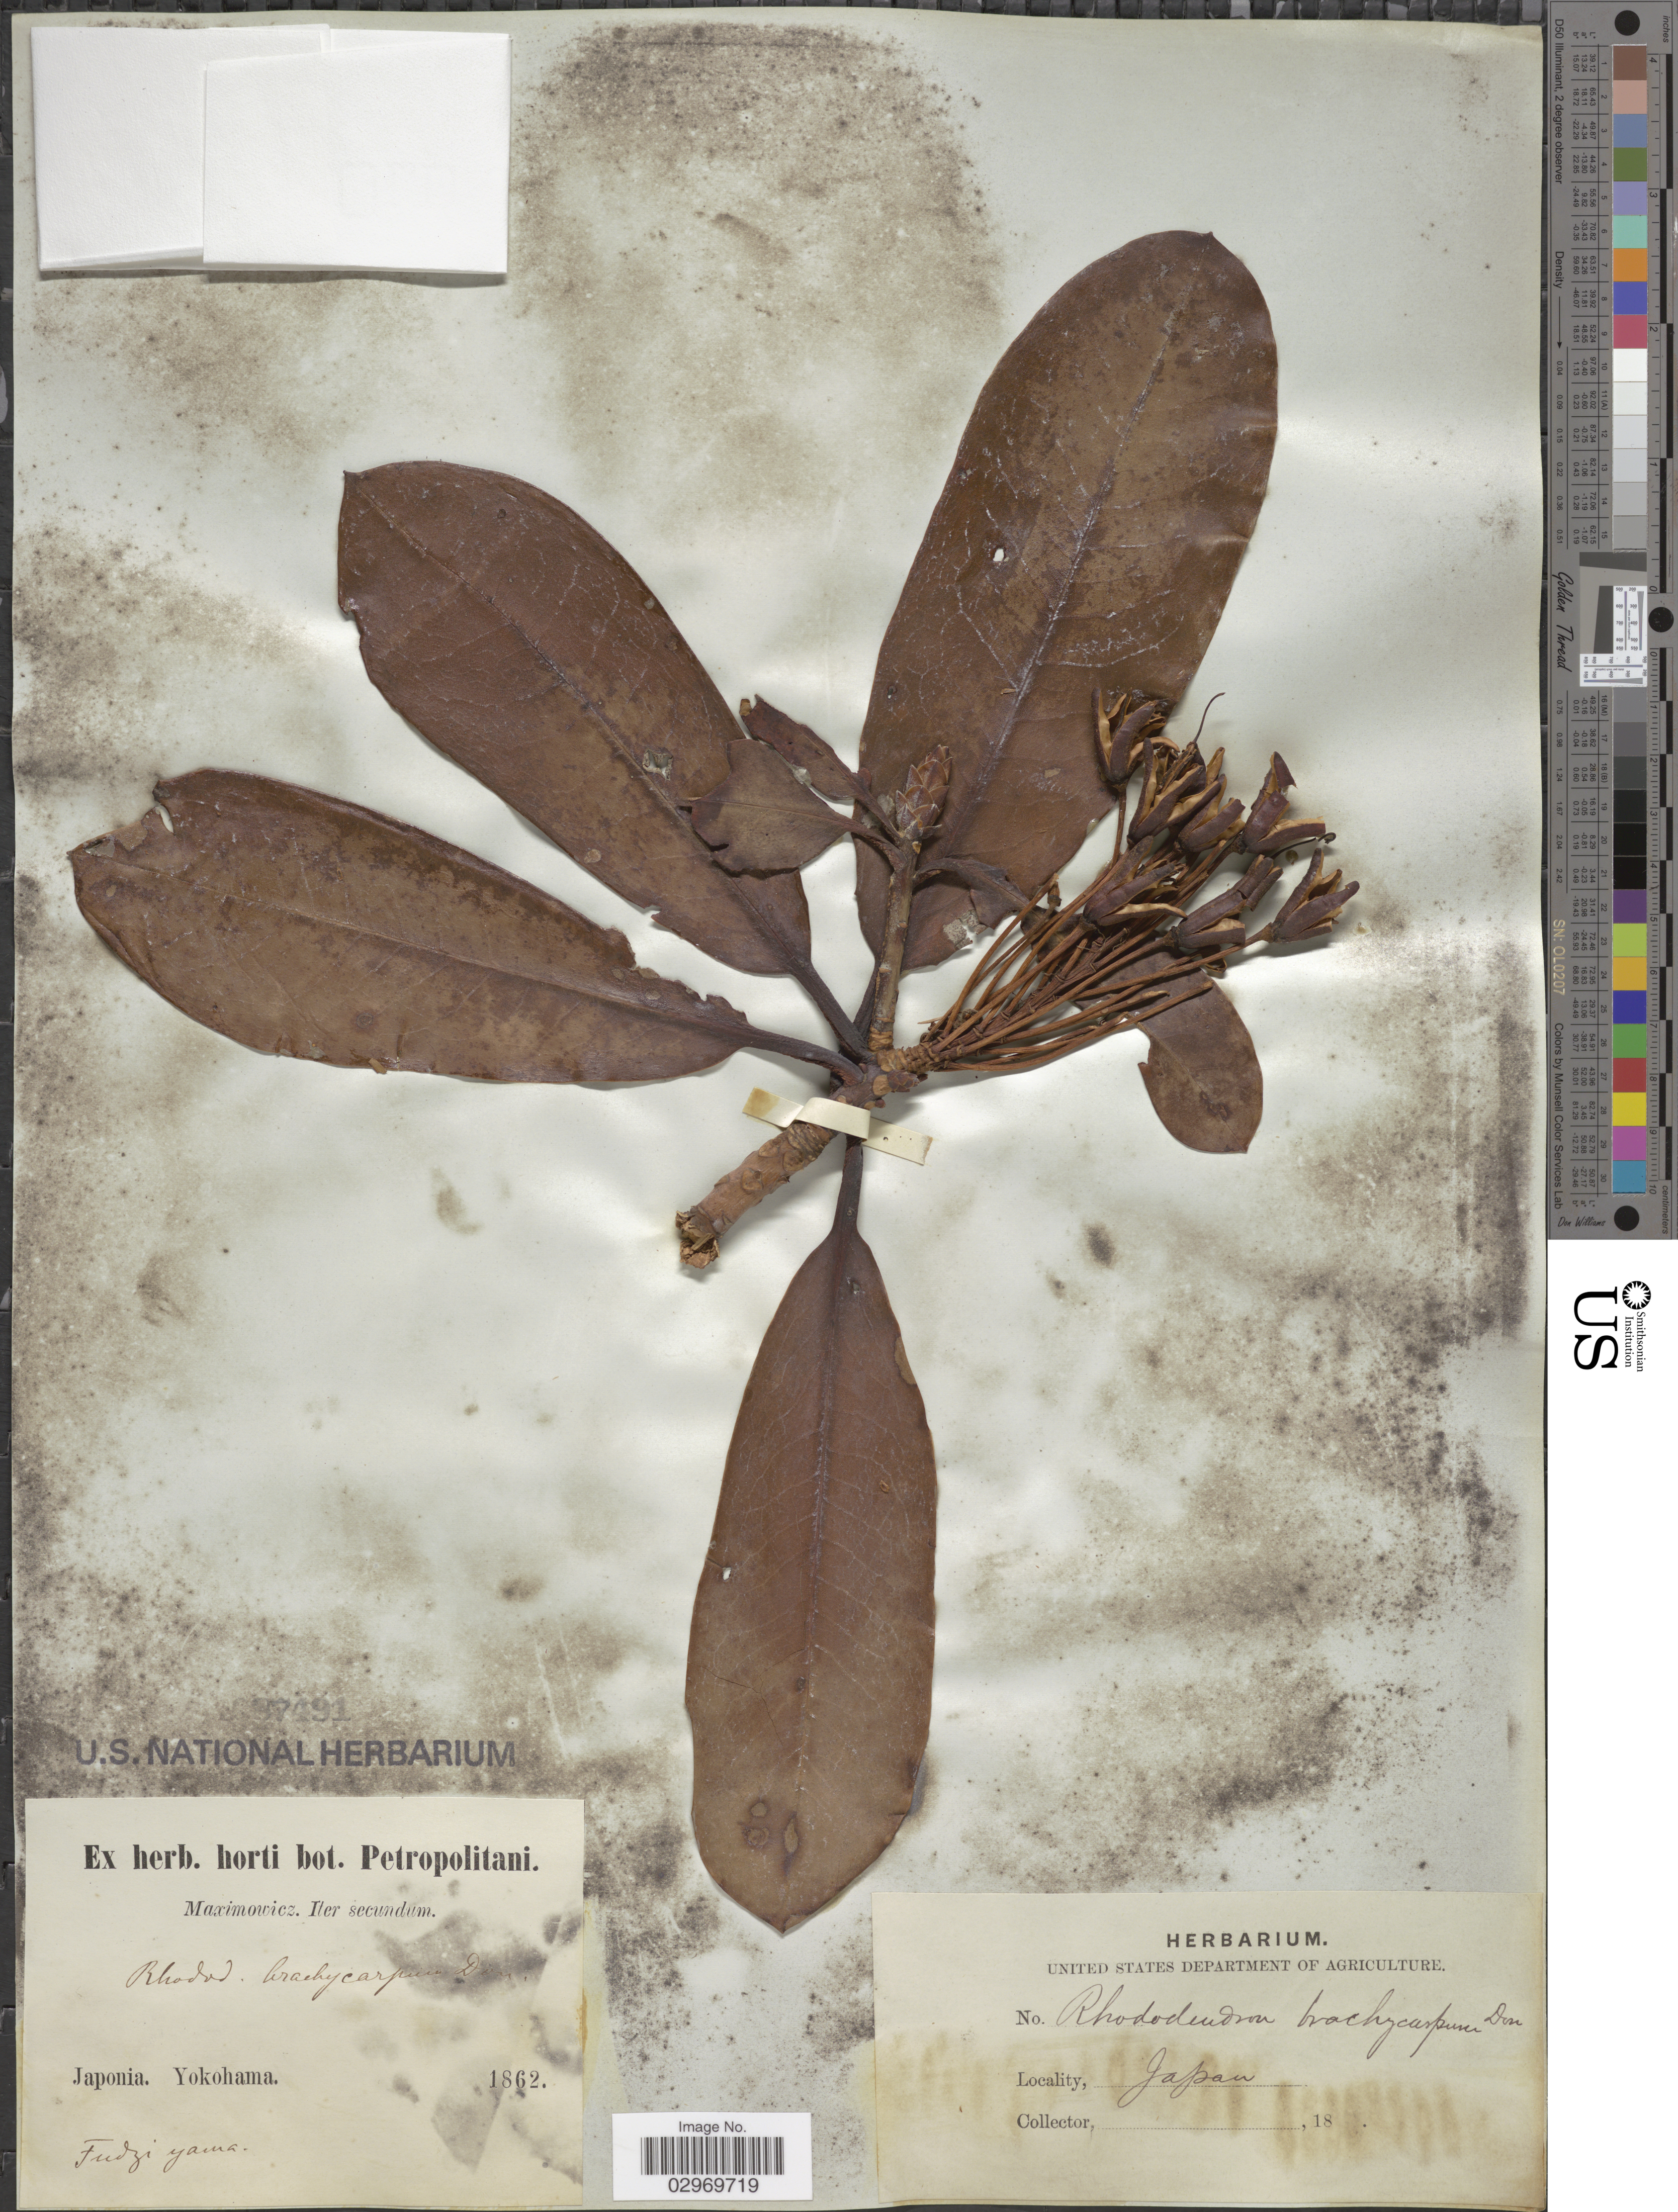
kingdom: Plantae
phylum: Tracheophyta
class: Magnoliopsida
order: Ericales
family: Ericaceae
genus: Rhododendron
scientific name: Rhododendron brachycarpum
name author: Auct.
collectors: -. Maximowicz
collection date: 1862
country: Japan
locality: Yokohama.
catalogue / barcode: US 87491